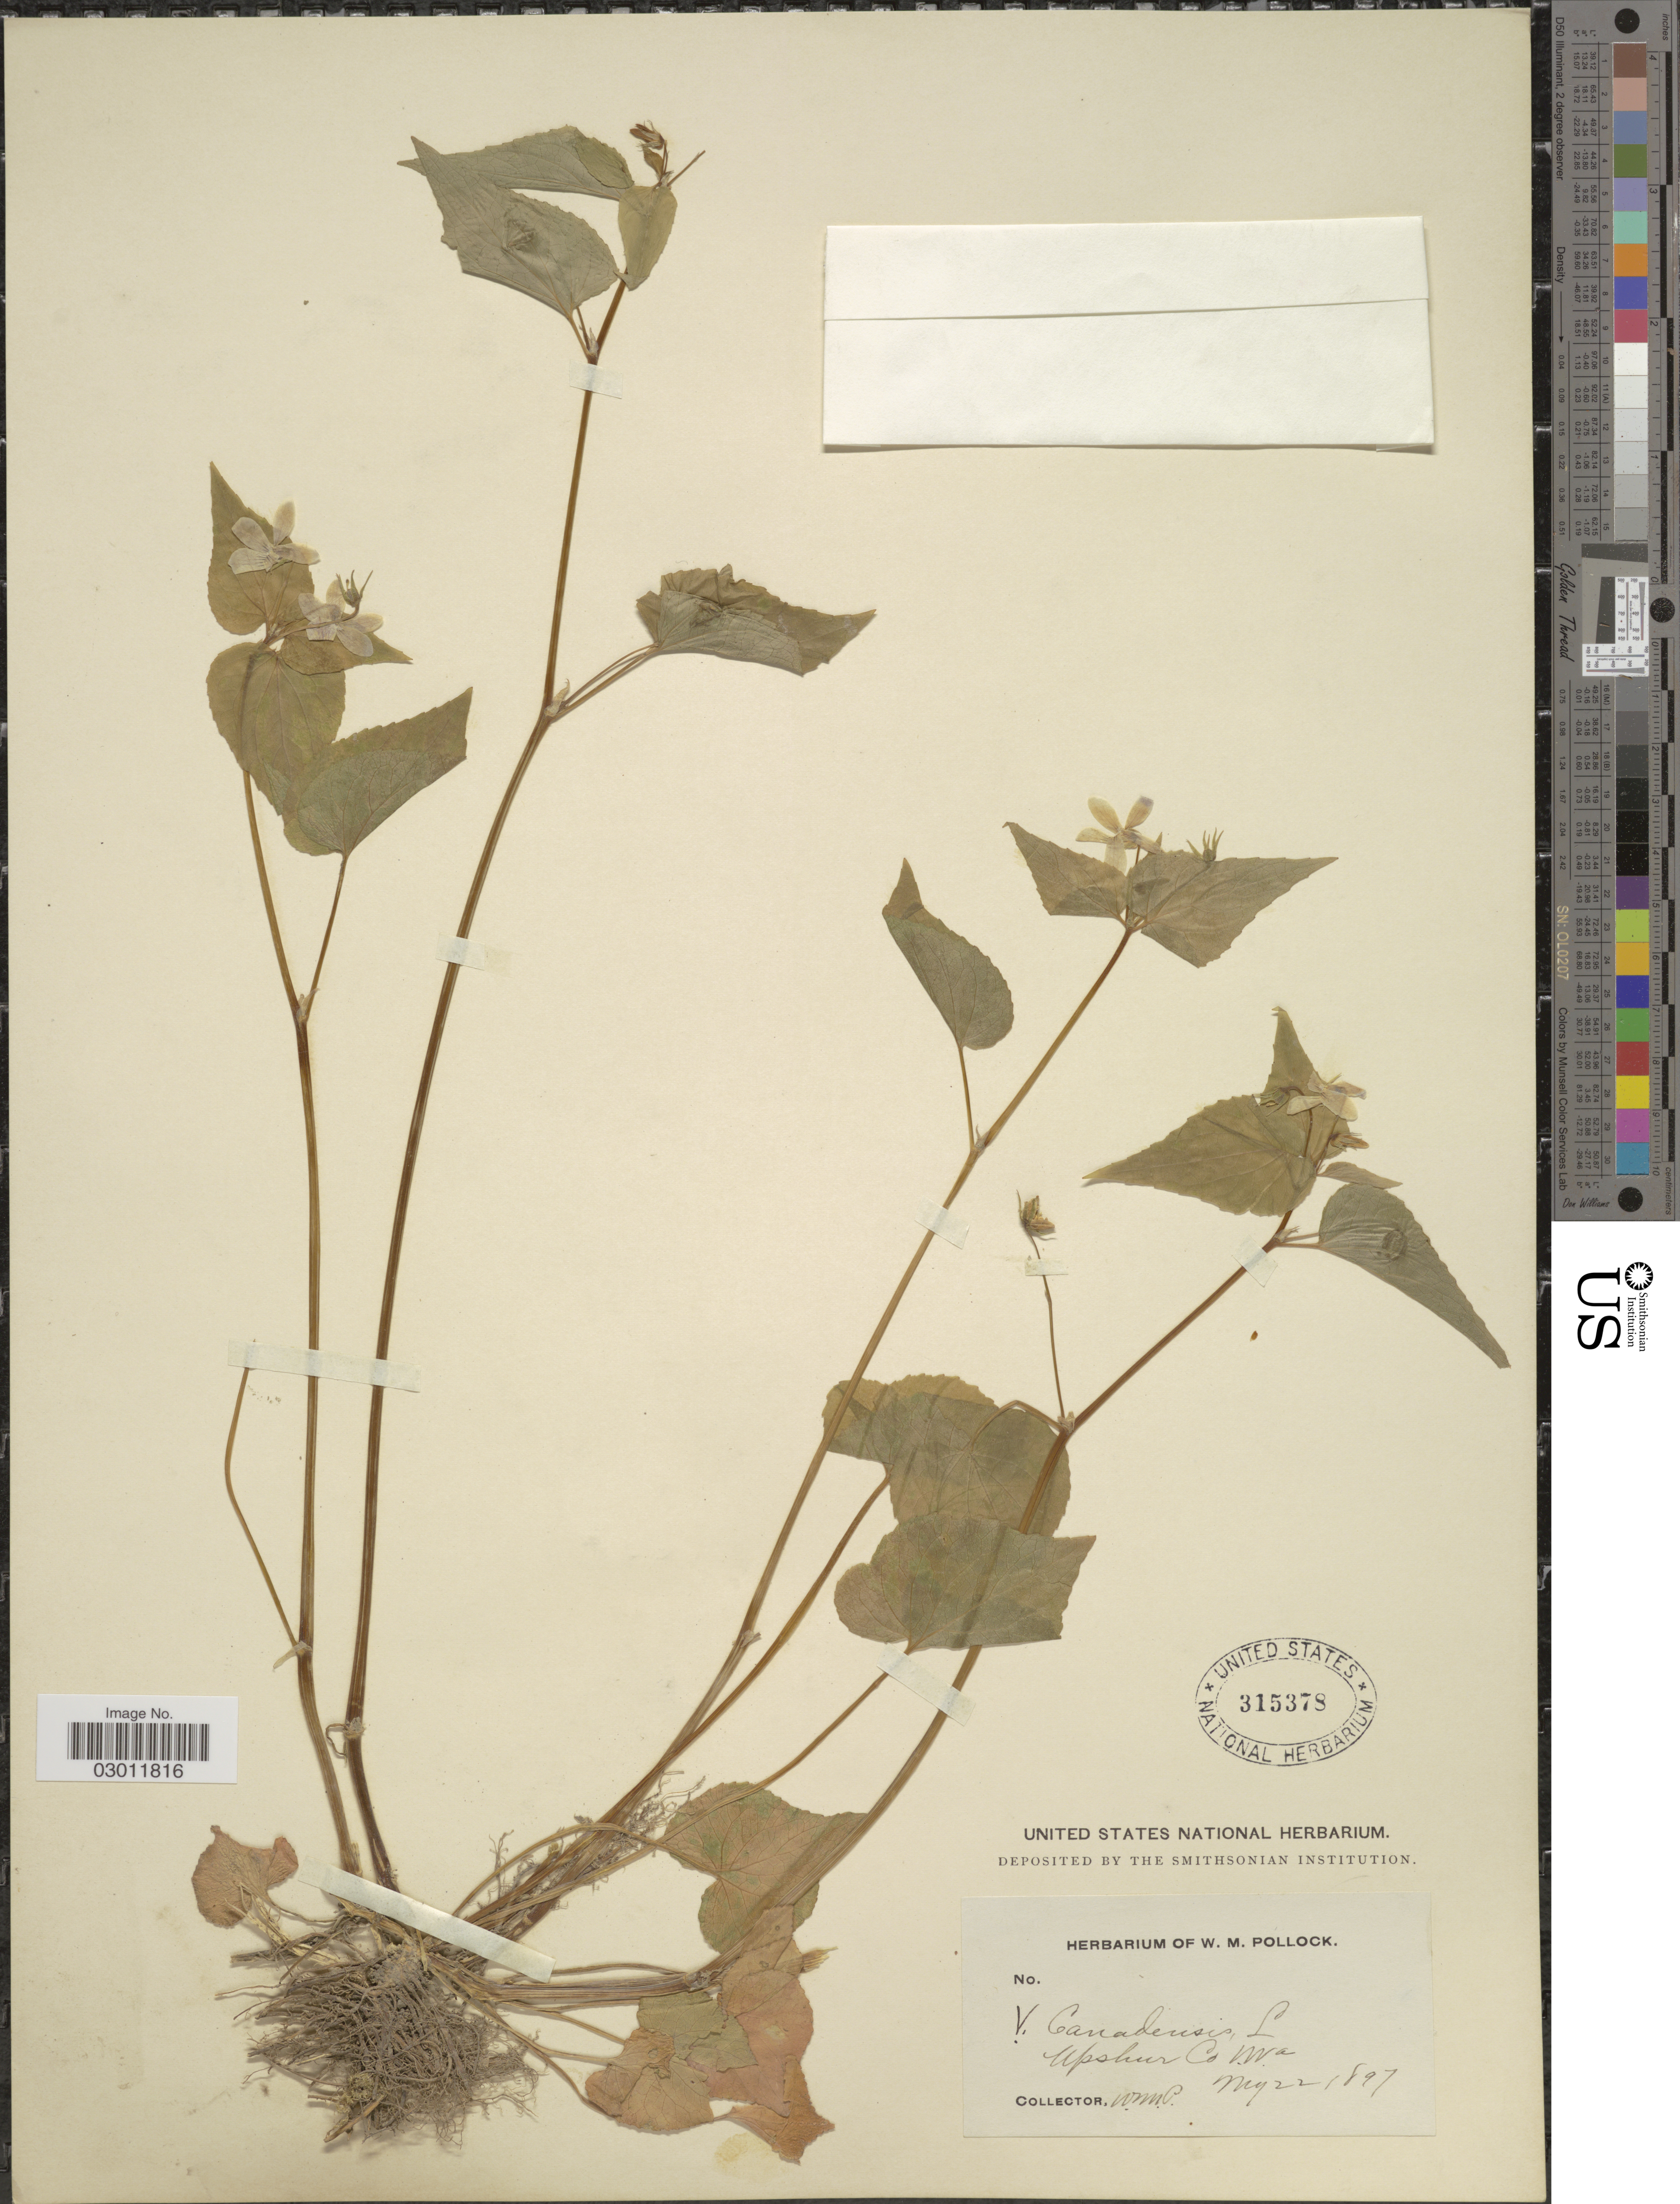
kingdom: Plantae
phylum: Tracheophyta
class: Magnoliopsida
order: Malpighiales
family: Violaceae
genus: Viola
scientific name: Viola canadensis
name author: L.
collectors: W. M. Pollock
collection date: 1897-05-22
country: United States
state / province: West Virginia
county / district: Upshur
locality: W.Va.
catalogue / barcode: US 315378